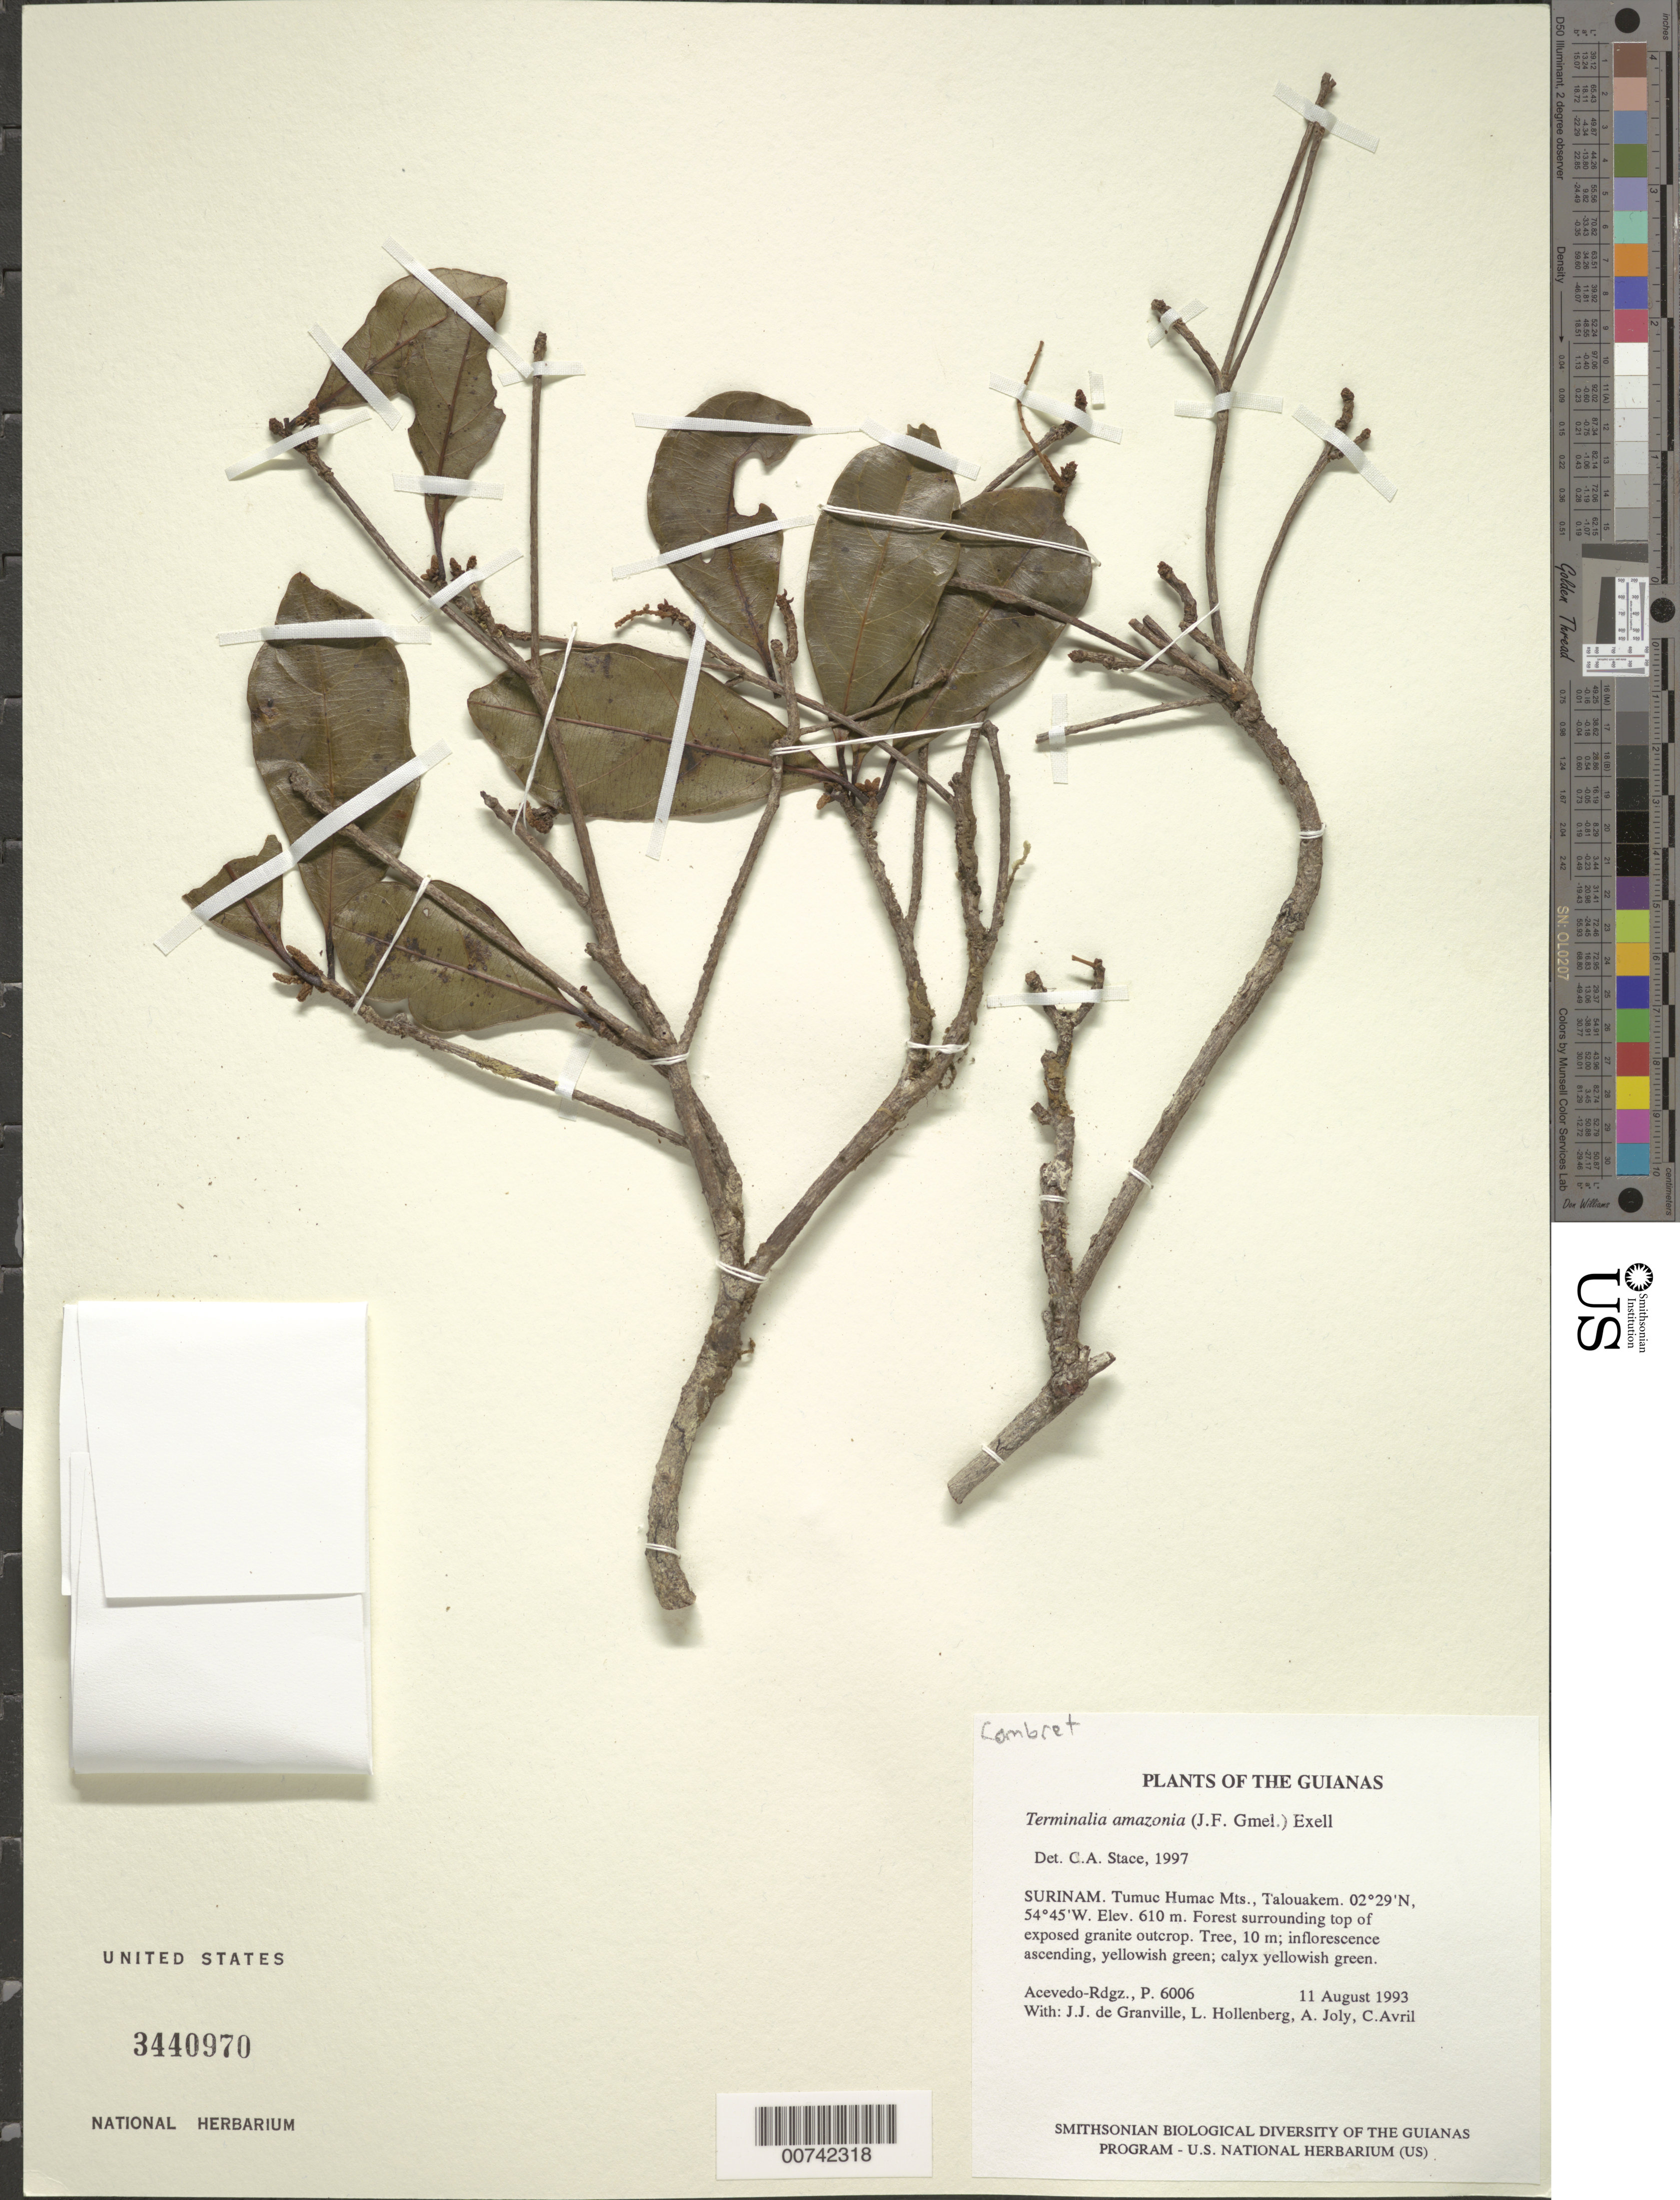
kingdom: Plantae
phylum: Tracheophyta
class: Magnoliopsida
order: Myrtales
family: Combretaceae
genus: Terminalia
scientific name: Terminalia amazonia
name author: (J.F. Gmel.) Exell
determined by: Stace, C. A.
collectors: P. Acevedo-Rodr.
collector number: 6006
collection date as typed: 11 Aug 1993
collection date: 1993-08-11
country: Suriname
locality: Tumuc Humac Mts., Talouakem.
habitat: Forest surrounding top of exposed granite outcrop.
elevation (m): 610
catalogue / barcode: US 3440970